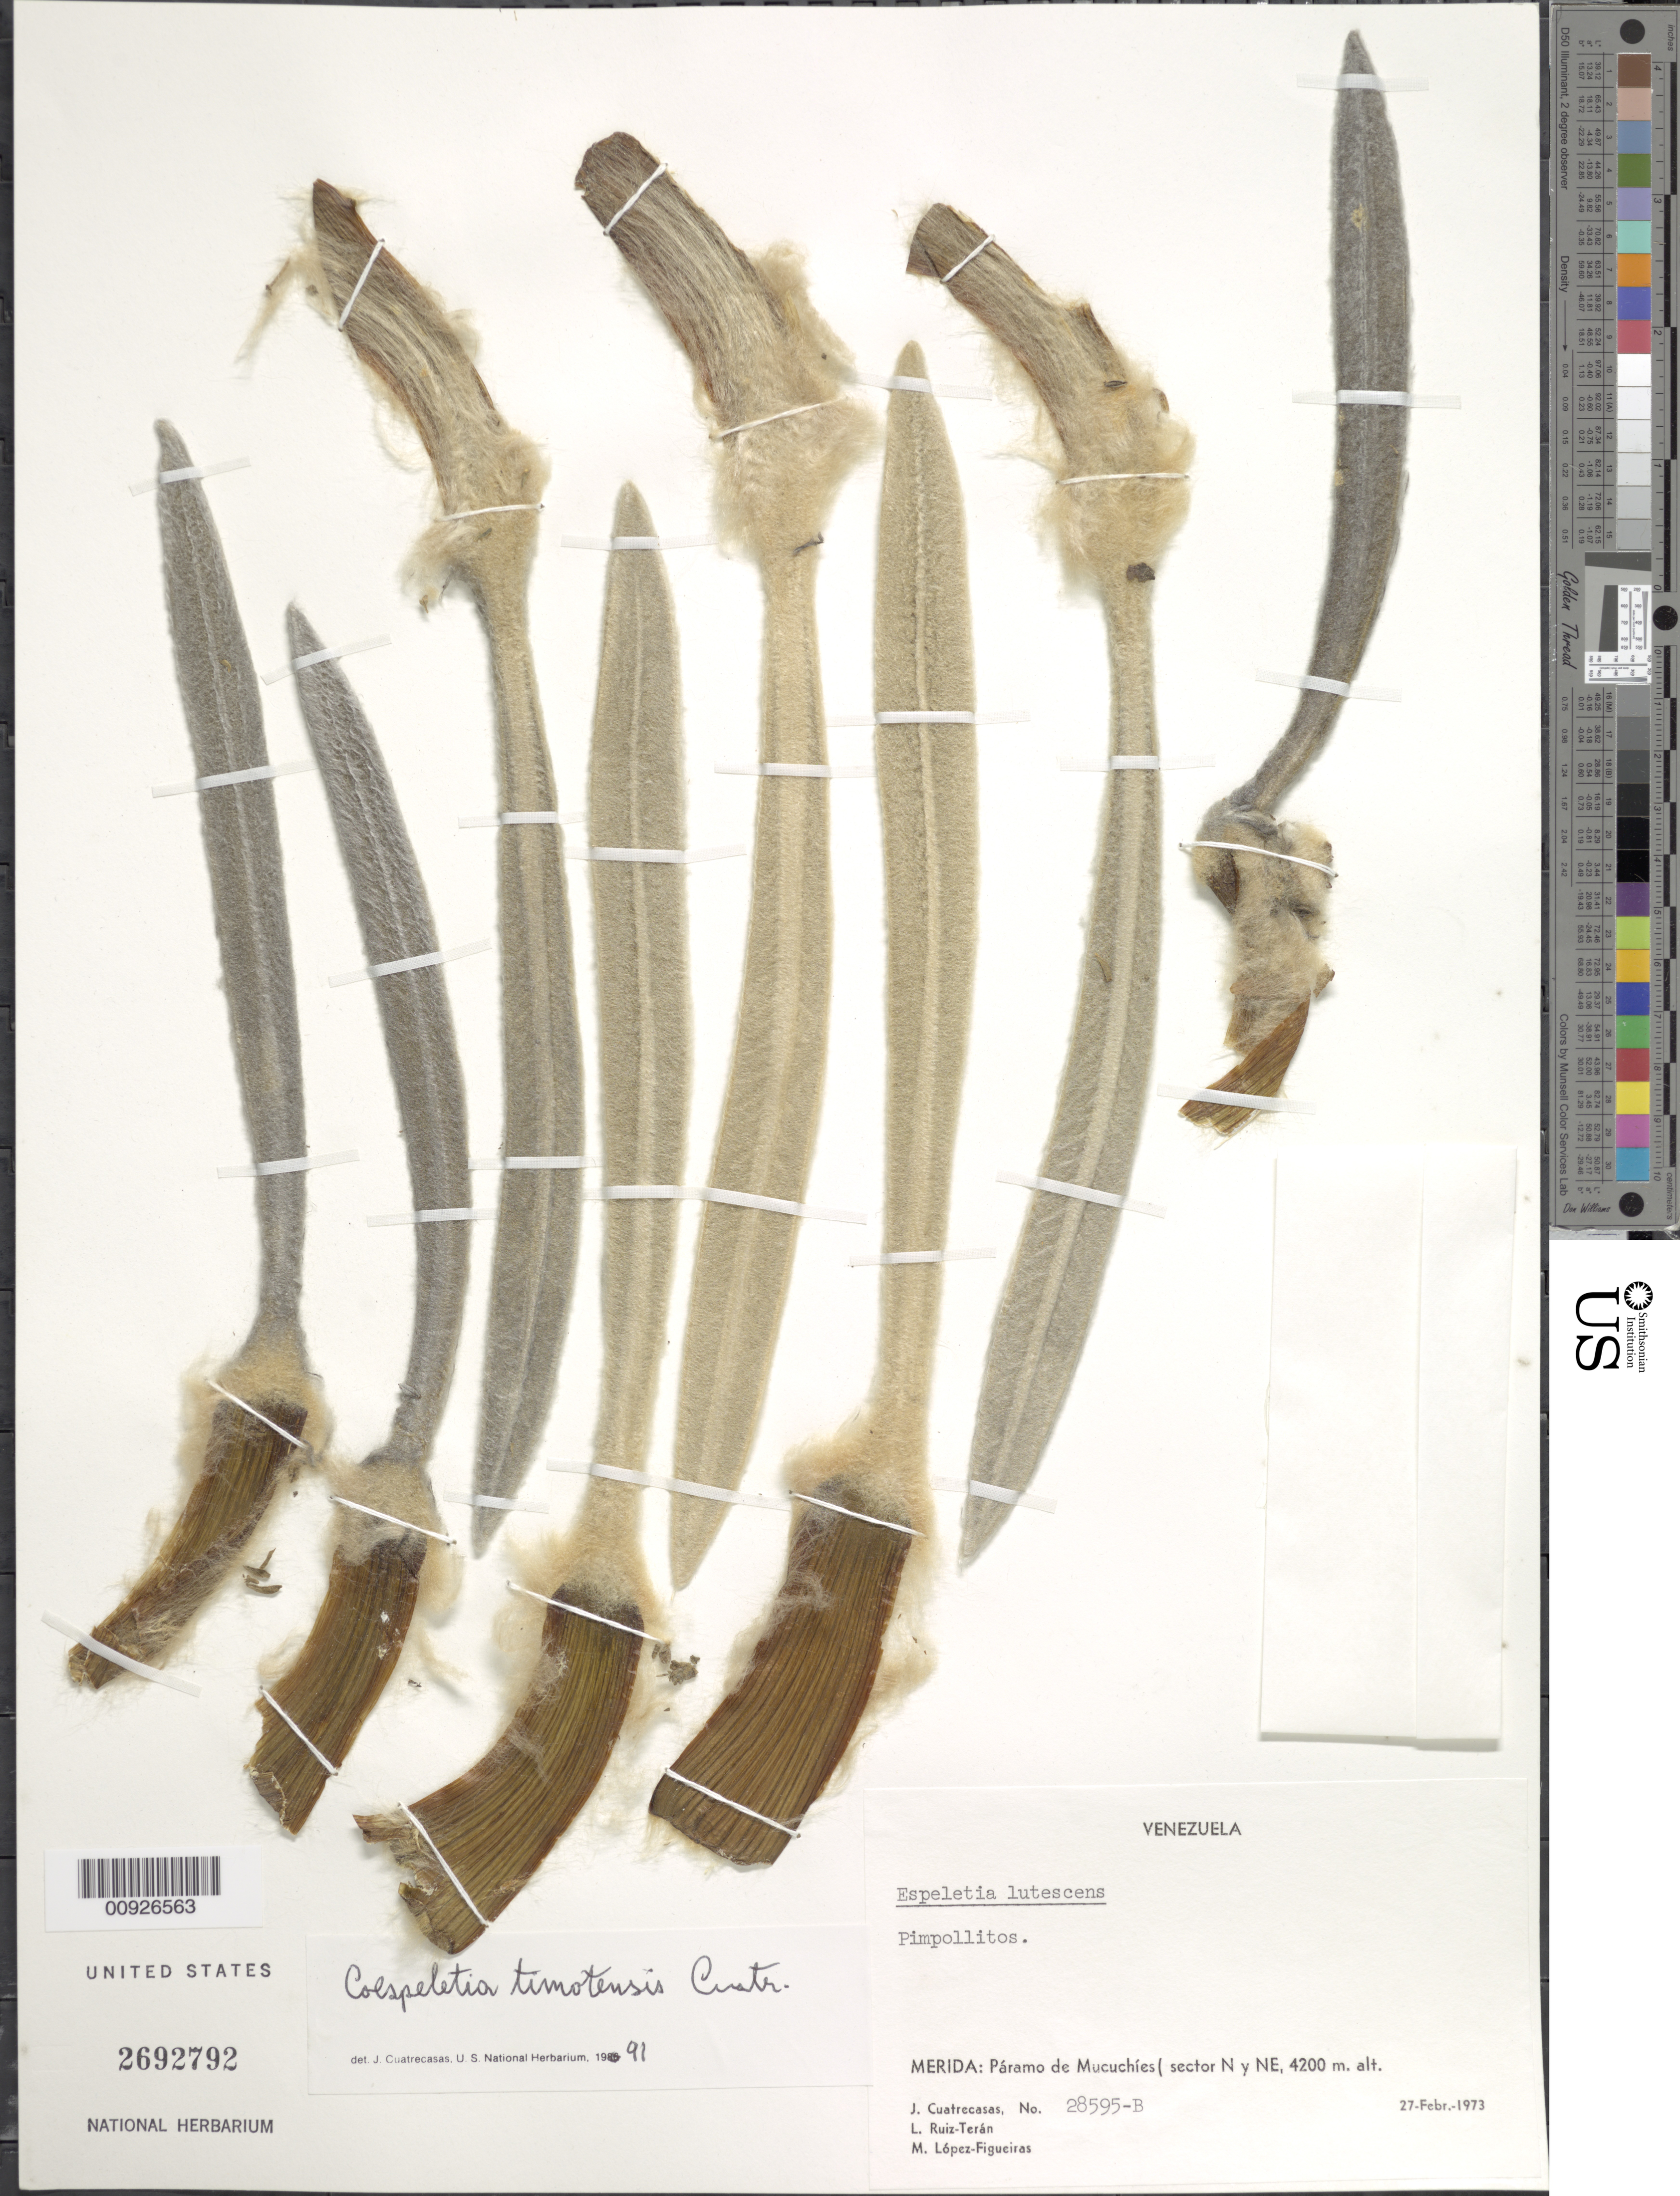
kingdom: Plantae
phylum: Tracheophyta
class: Magnoliopsida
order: Asterales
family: Asteraceae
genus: Coespeletia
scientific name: Coespeletia timotensis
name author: (Cuatrec.) Cuatrec.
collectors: J. Cuatrecasas, L. E. Ruíz-Terán & M. López Figueiras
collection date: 1973-02-27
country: Venezuela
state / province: Mérida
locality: P. de Mucuchíes. Sector N y NE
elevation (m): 4200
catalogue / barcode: US 2692792